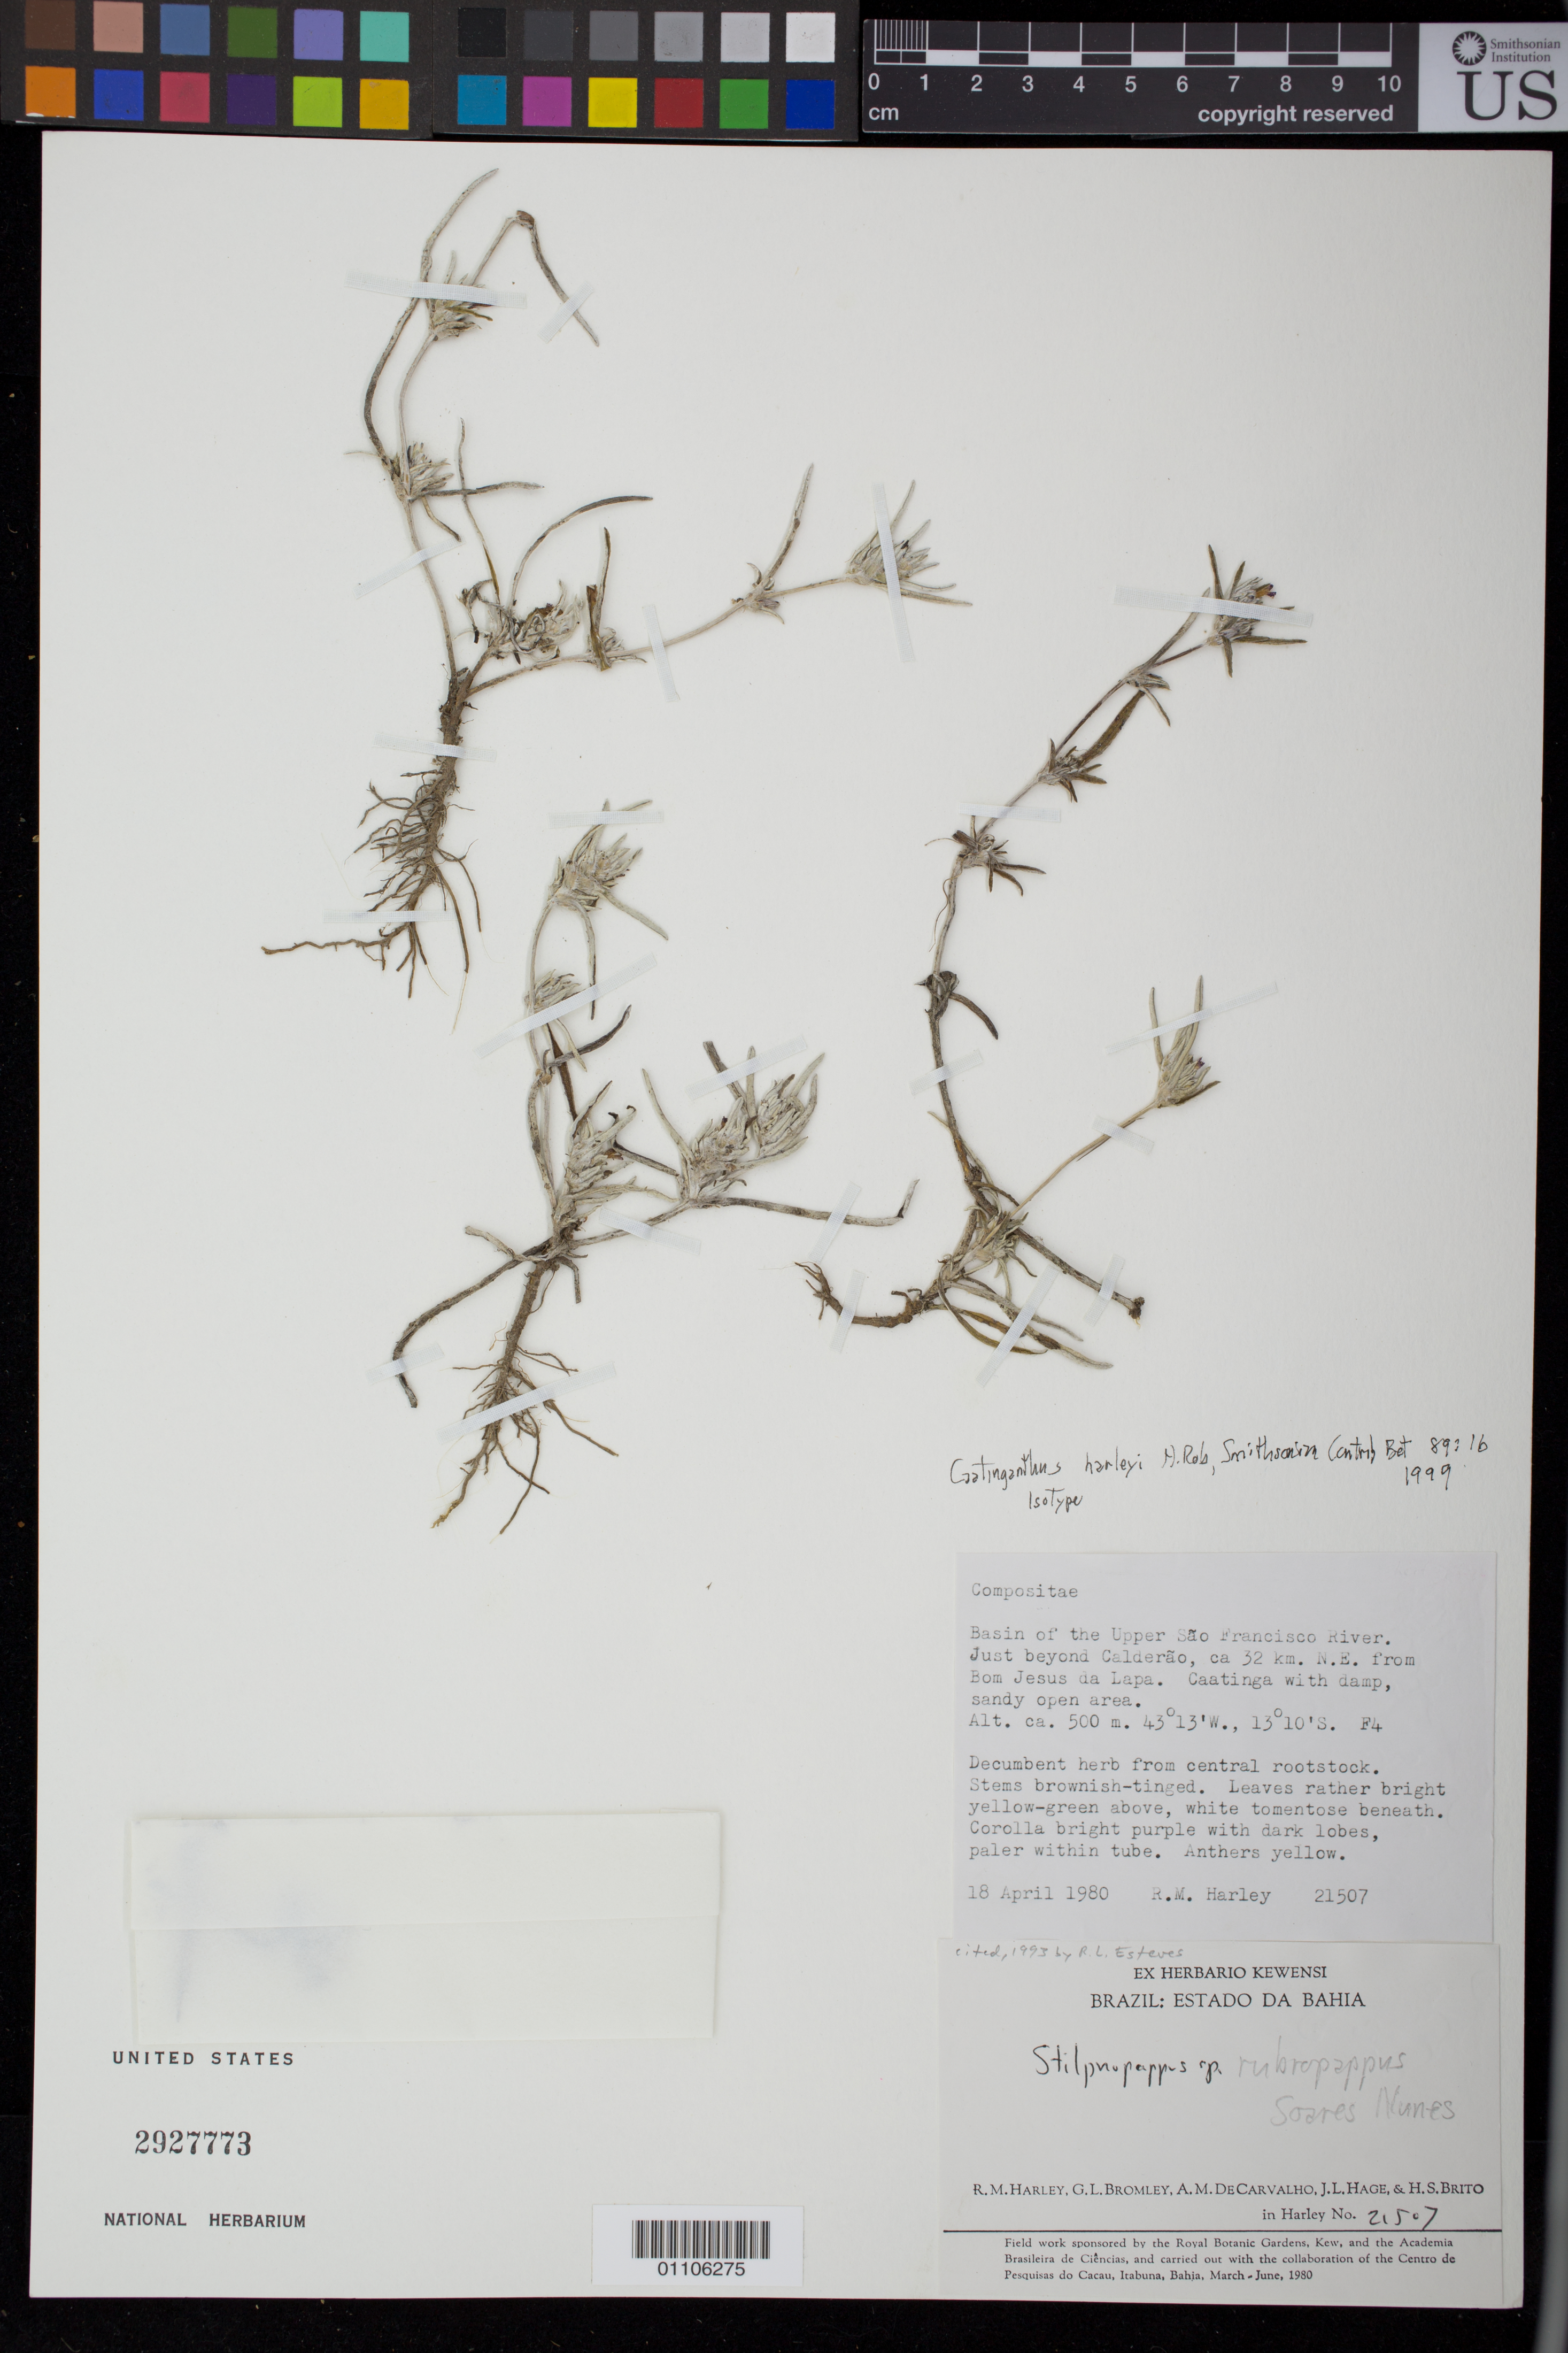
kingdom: Plantae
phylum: Tracheophyta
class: Magnoliopsida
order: Asterales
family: Asteraceae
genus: Caatinganthus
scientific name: Caatinganthus harleyi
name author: H. Rob.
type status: Isotype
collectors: R. M. Harley, G. L. Bromley, A. M. Carvalho, J. L. Hage & H. S. Brito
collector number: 21507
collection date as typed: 18 Apr 1980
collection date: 1980-04-18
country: Brazil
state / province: Bahia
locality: Basin of the Upper São Francisco River. Just beyond Calderão, ca. 32 km NE from Bom Jesus de Lapa.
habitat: Caatinga with damp, sandy open area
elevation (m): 500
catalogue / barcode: US 2927773